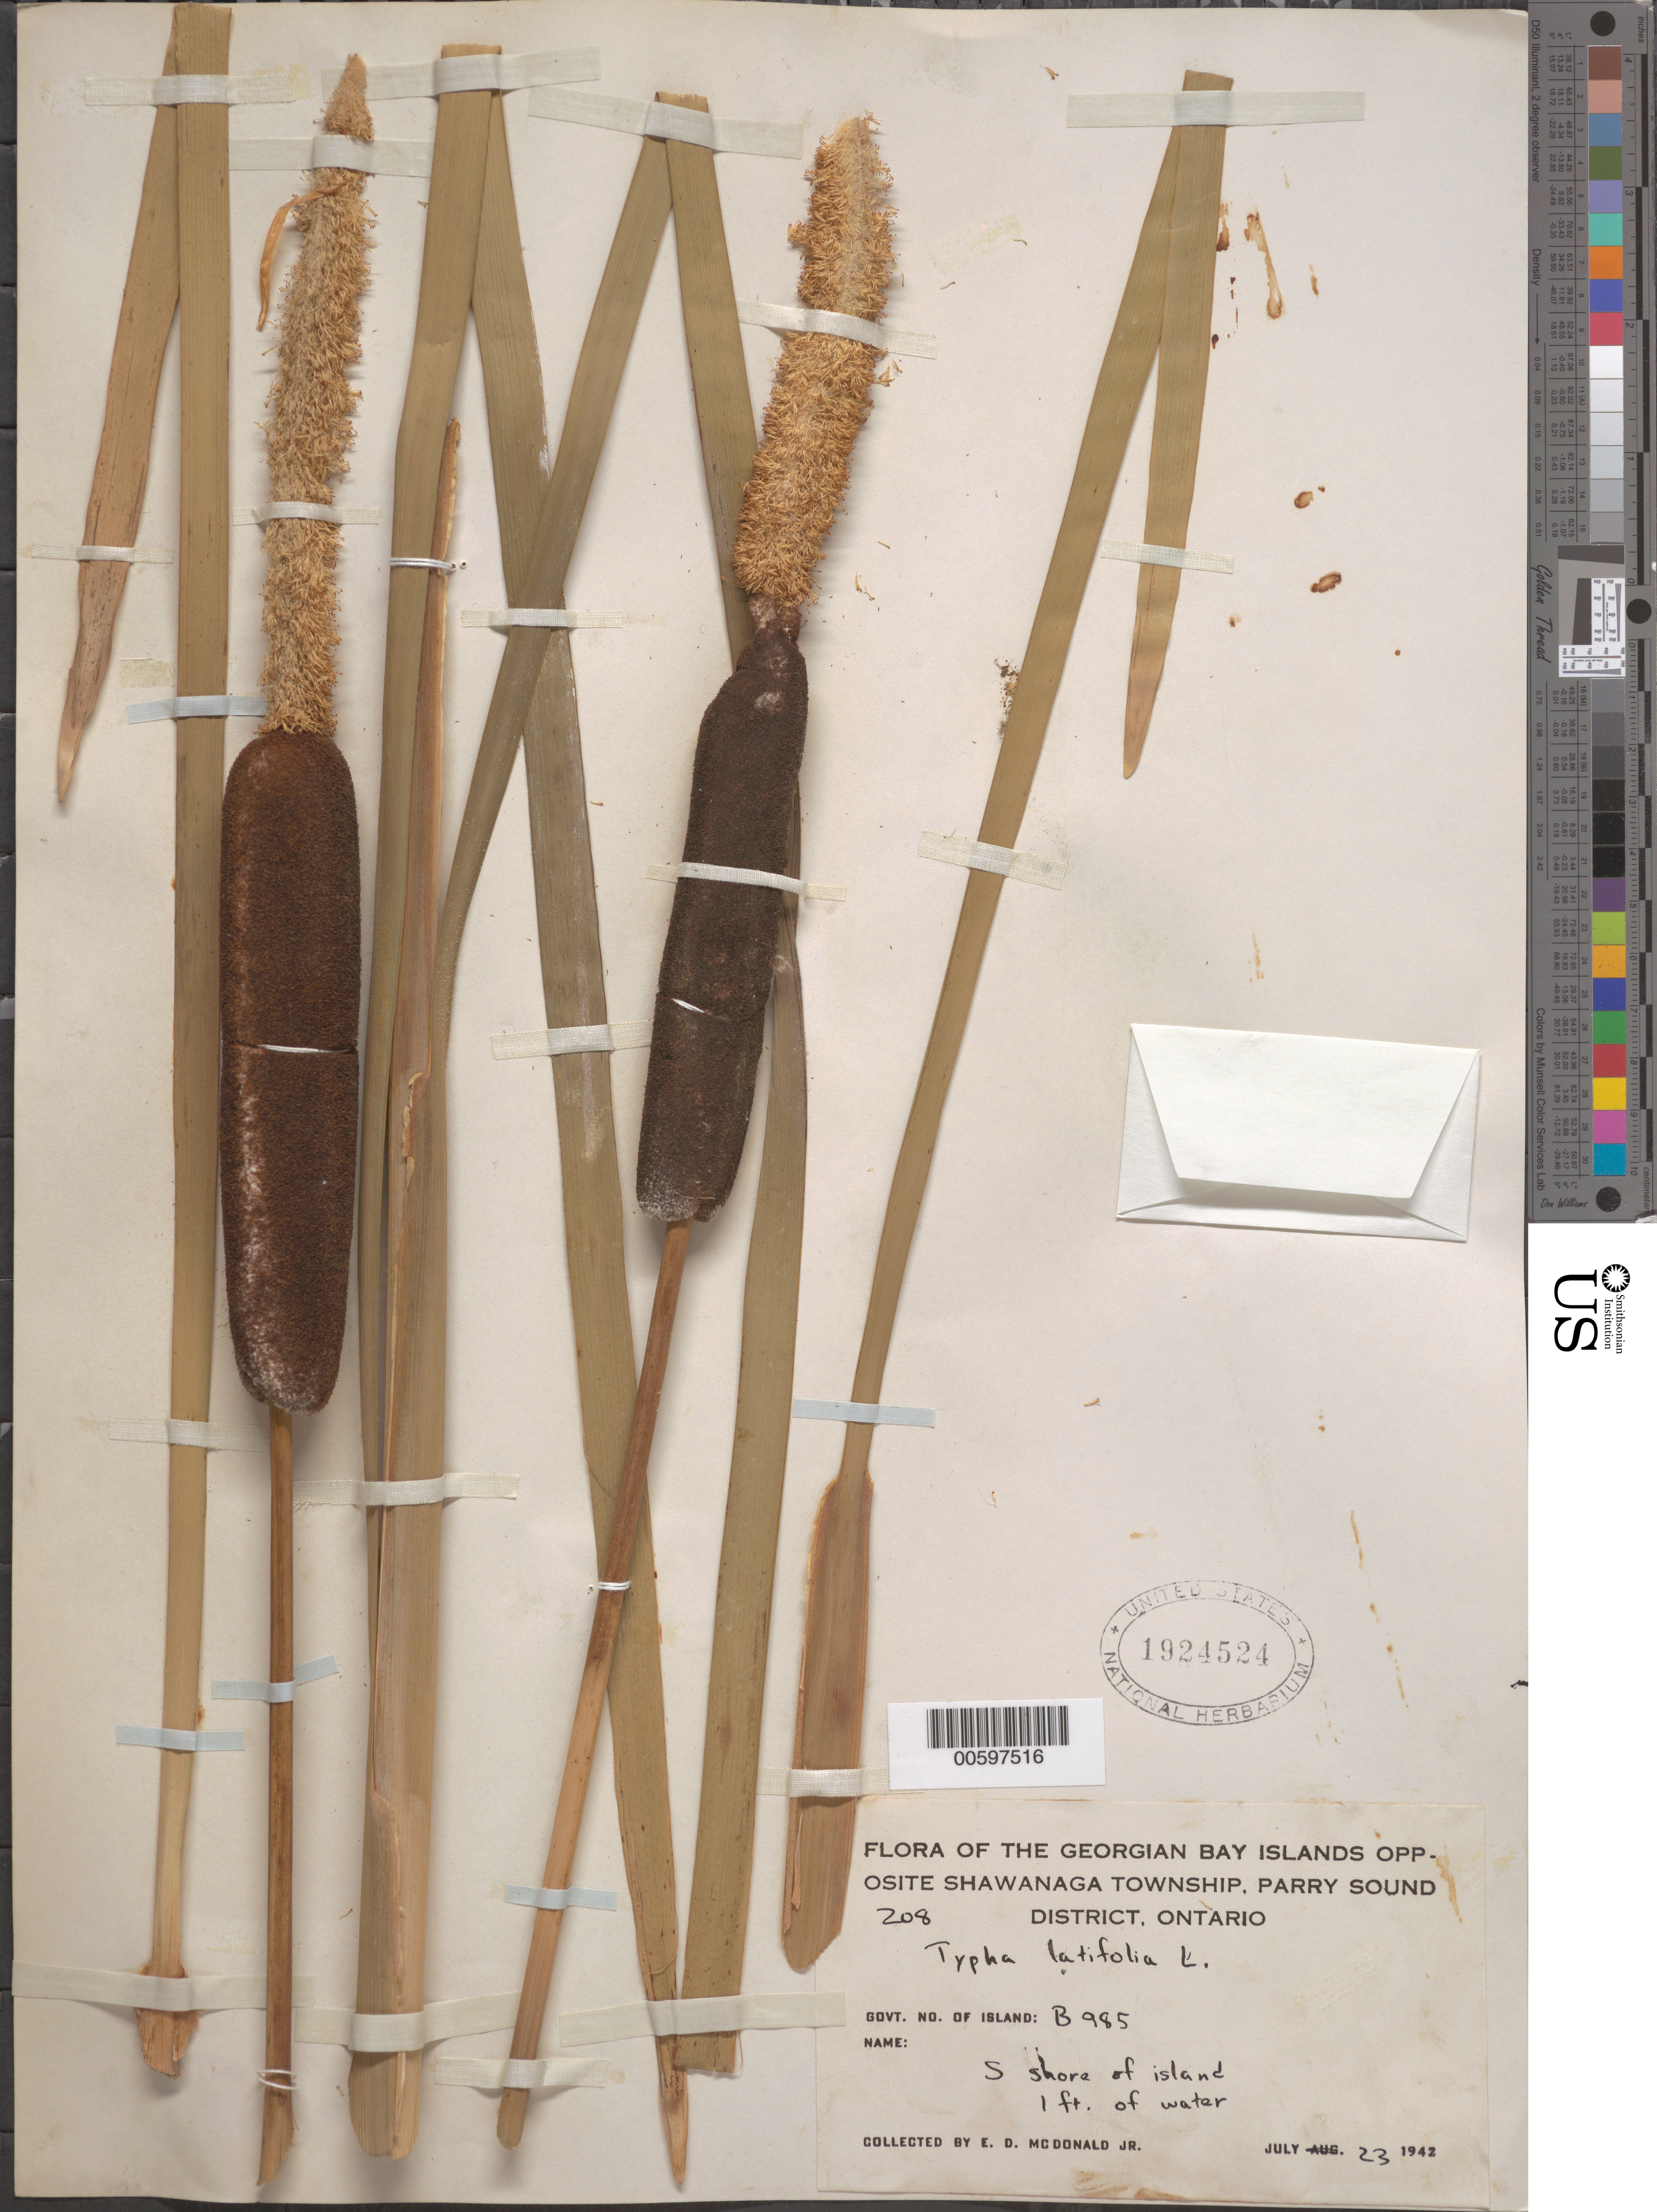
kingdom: Plantae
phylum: Tracheophyta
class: Liliopsida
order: Poales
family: Typhaceae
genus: Typha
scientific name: Typha latifolia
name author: L.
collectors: E. D. McDonald Jr.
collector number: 208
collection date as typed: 23 Jul 1942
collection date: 1942-07-23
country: Canada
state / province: Ontario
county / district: Parry Sound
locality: Georgian Bay Islands opposite Shawanaga twp. B985 island. [County questionable]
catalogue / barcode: US 1924524